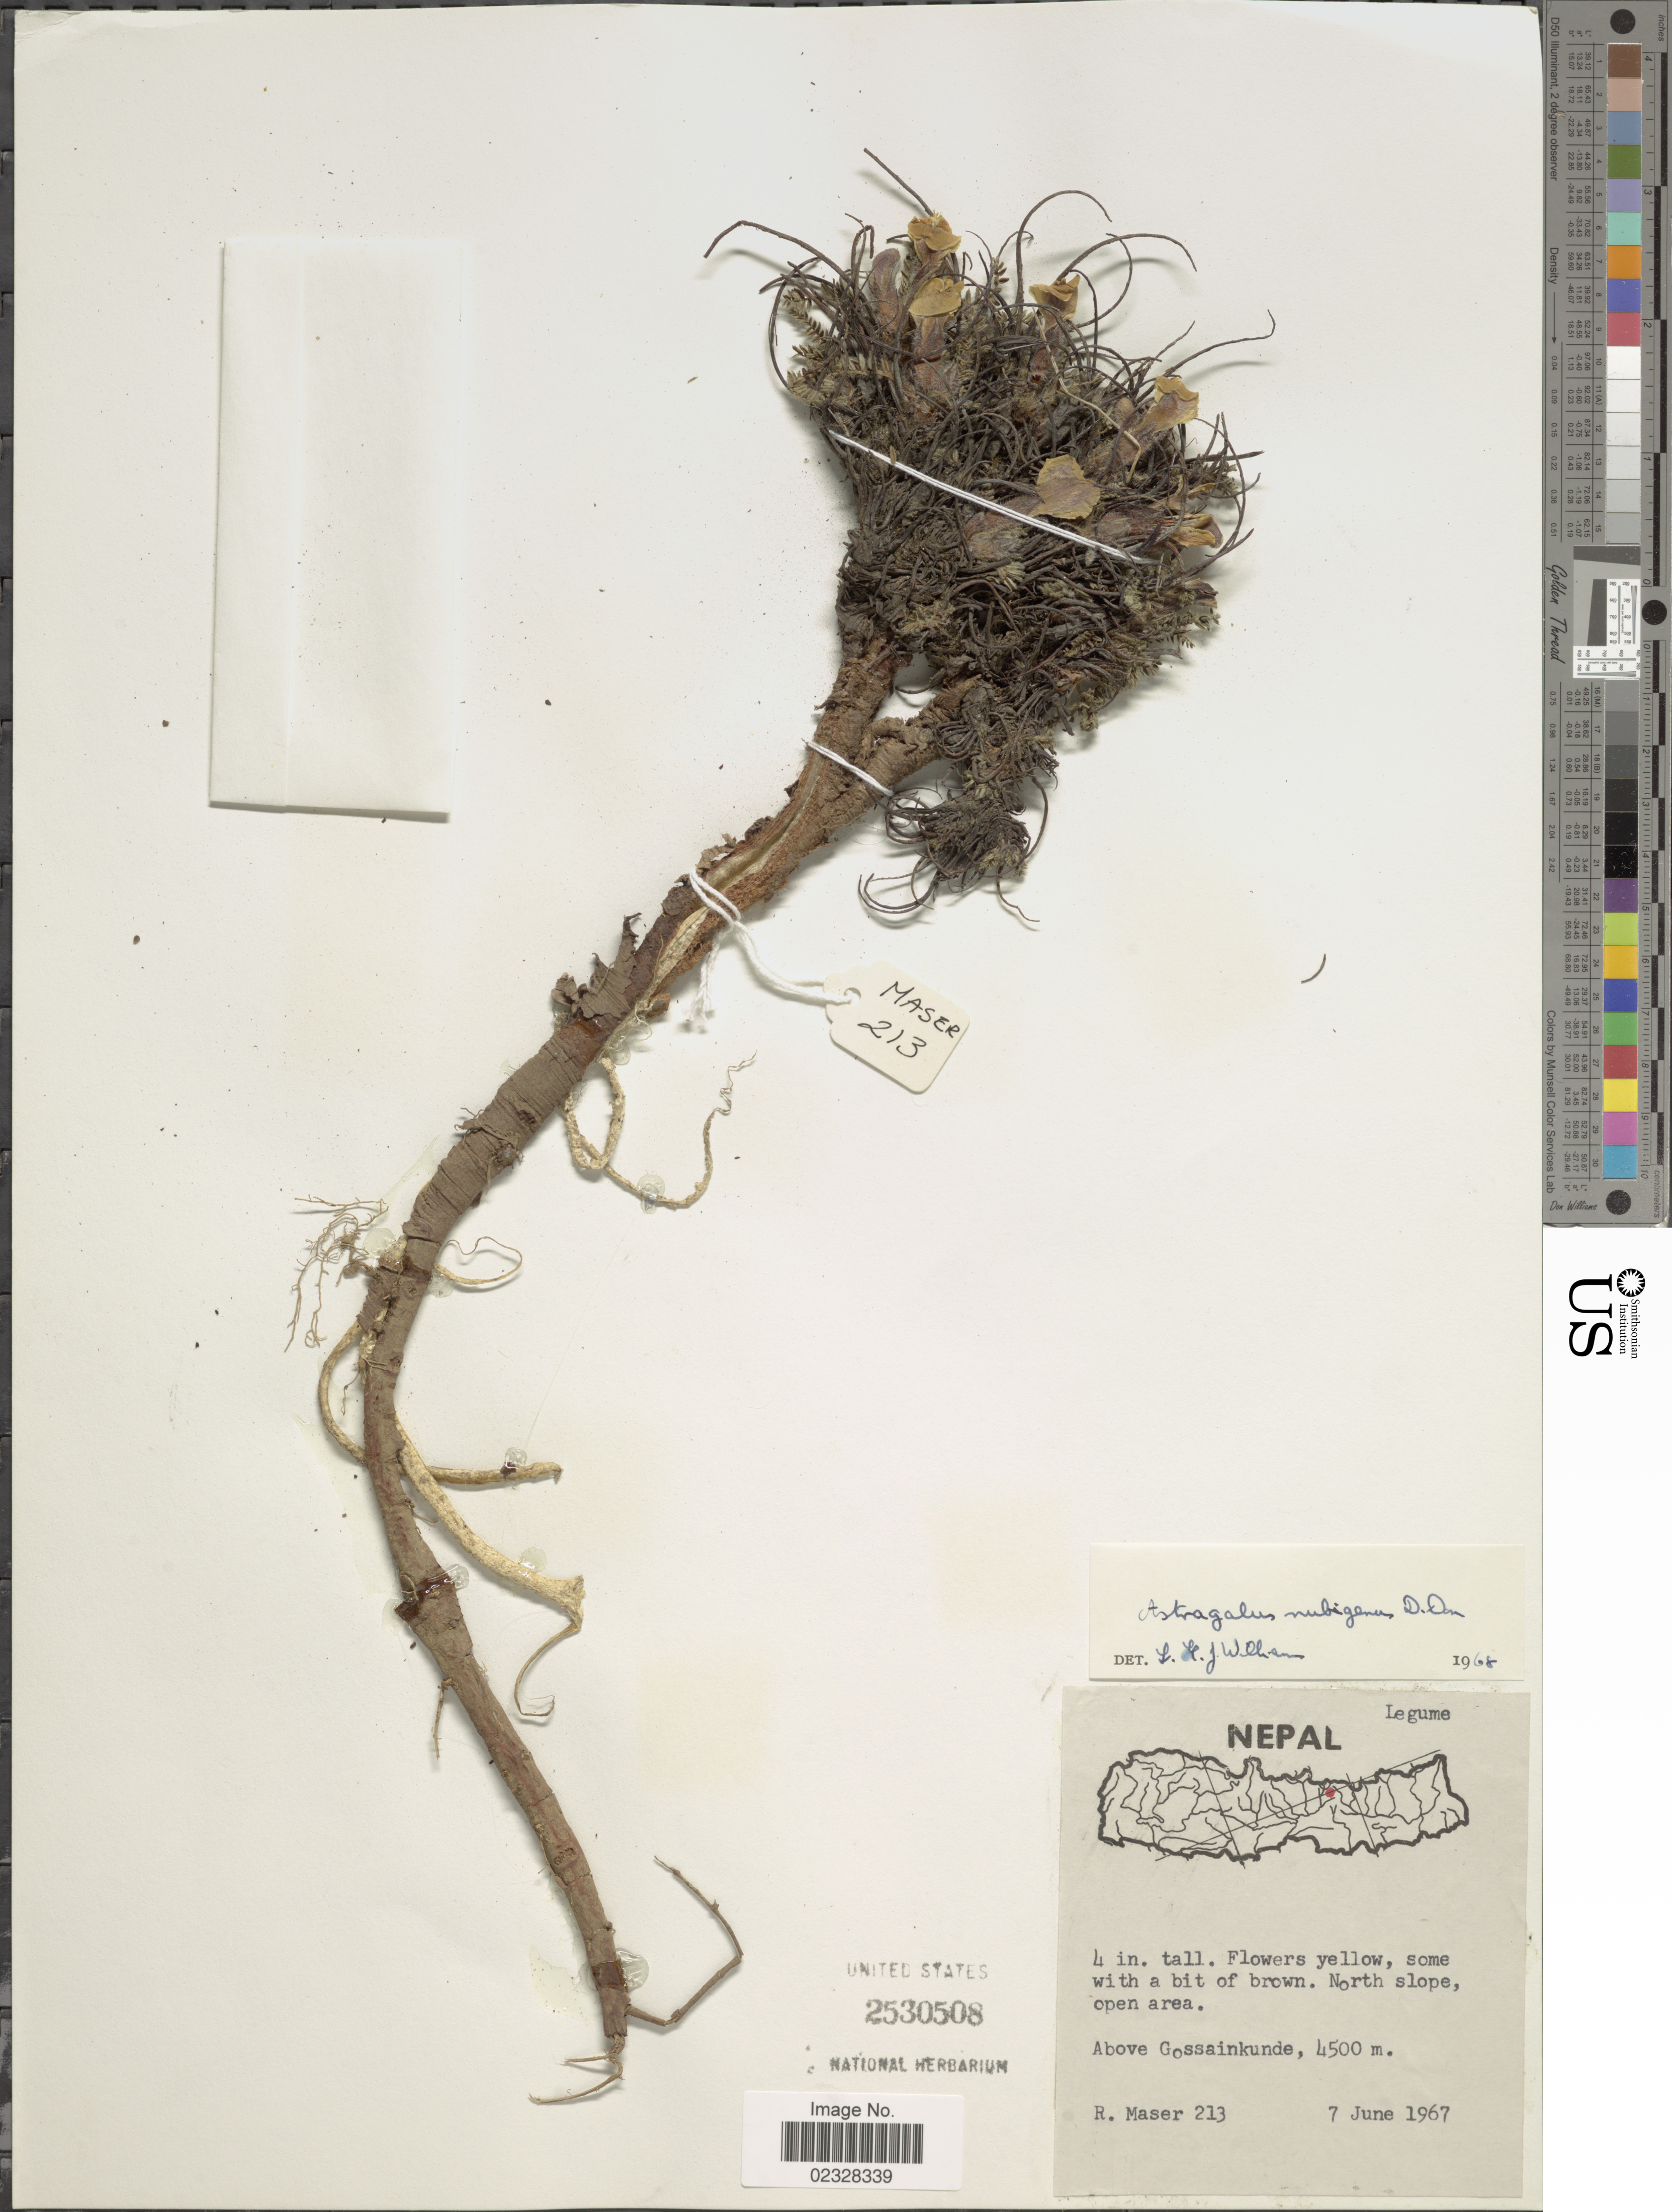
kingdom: Plantae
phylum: Tracheophyta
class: Magnoliopsida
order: Fabales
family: Fabaceae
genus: Chesneya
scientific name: Chesneya nubigena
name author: (D. Don) Ali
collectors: R. Maser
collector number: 213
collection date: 1967-06-07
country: Nepal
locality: Above Gossainkunde, north slope, open area.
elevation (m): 4500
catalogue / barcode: US 2530508